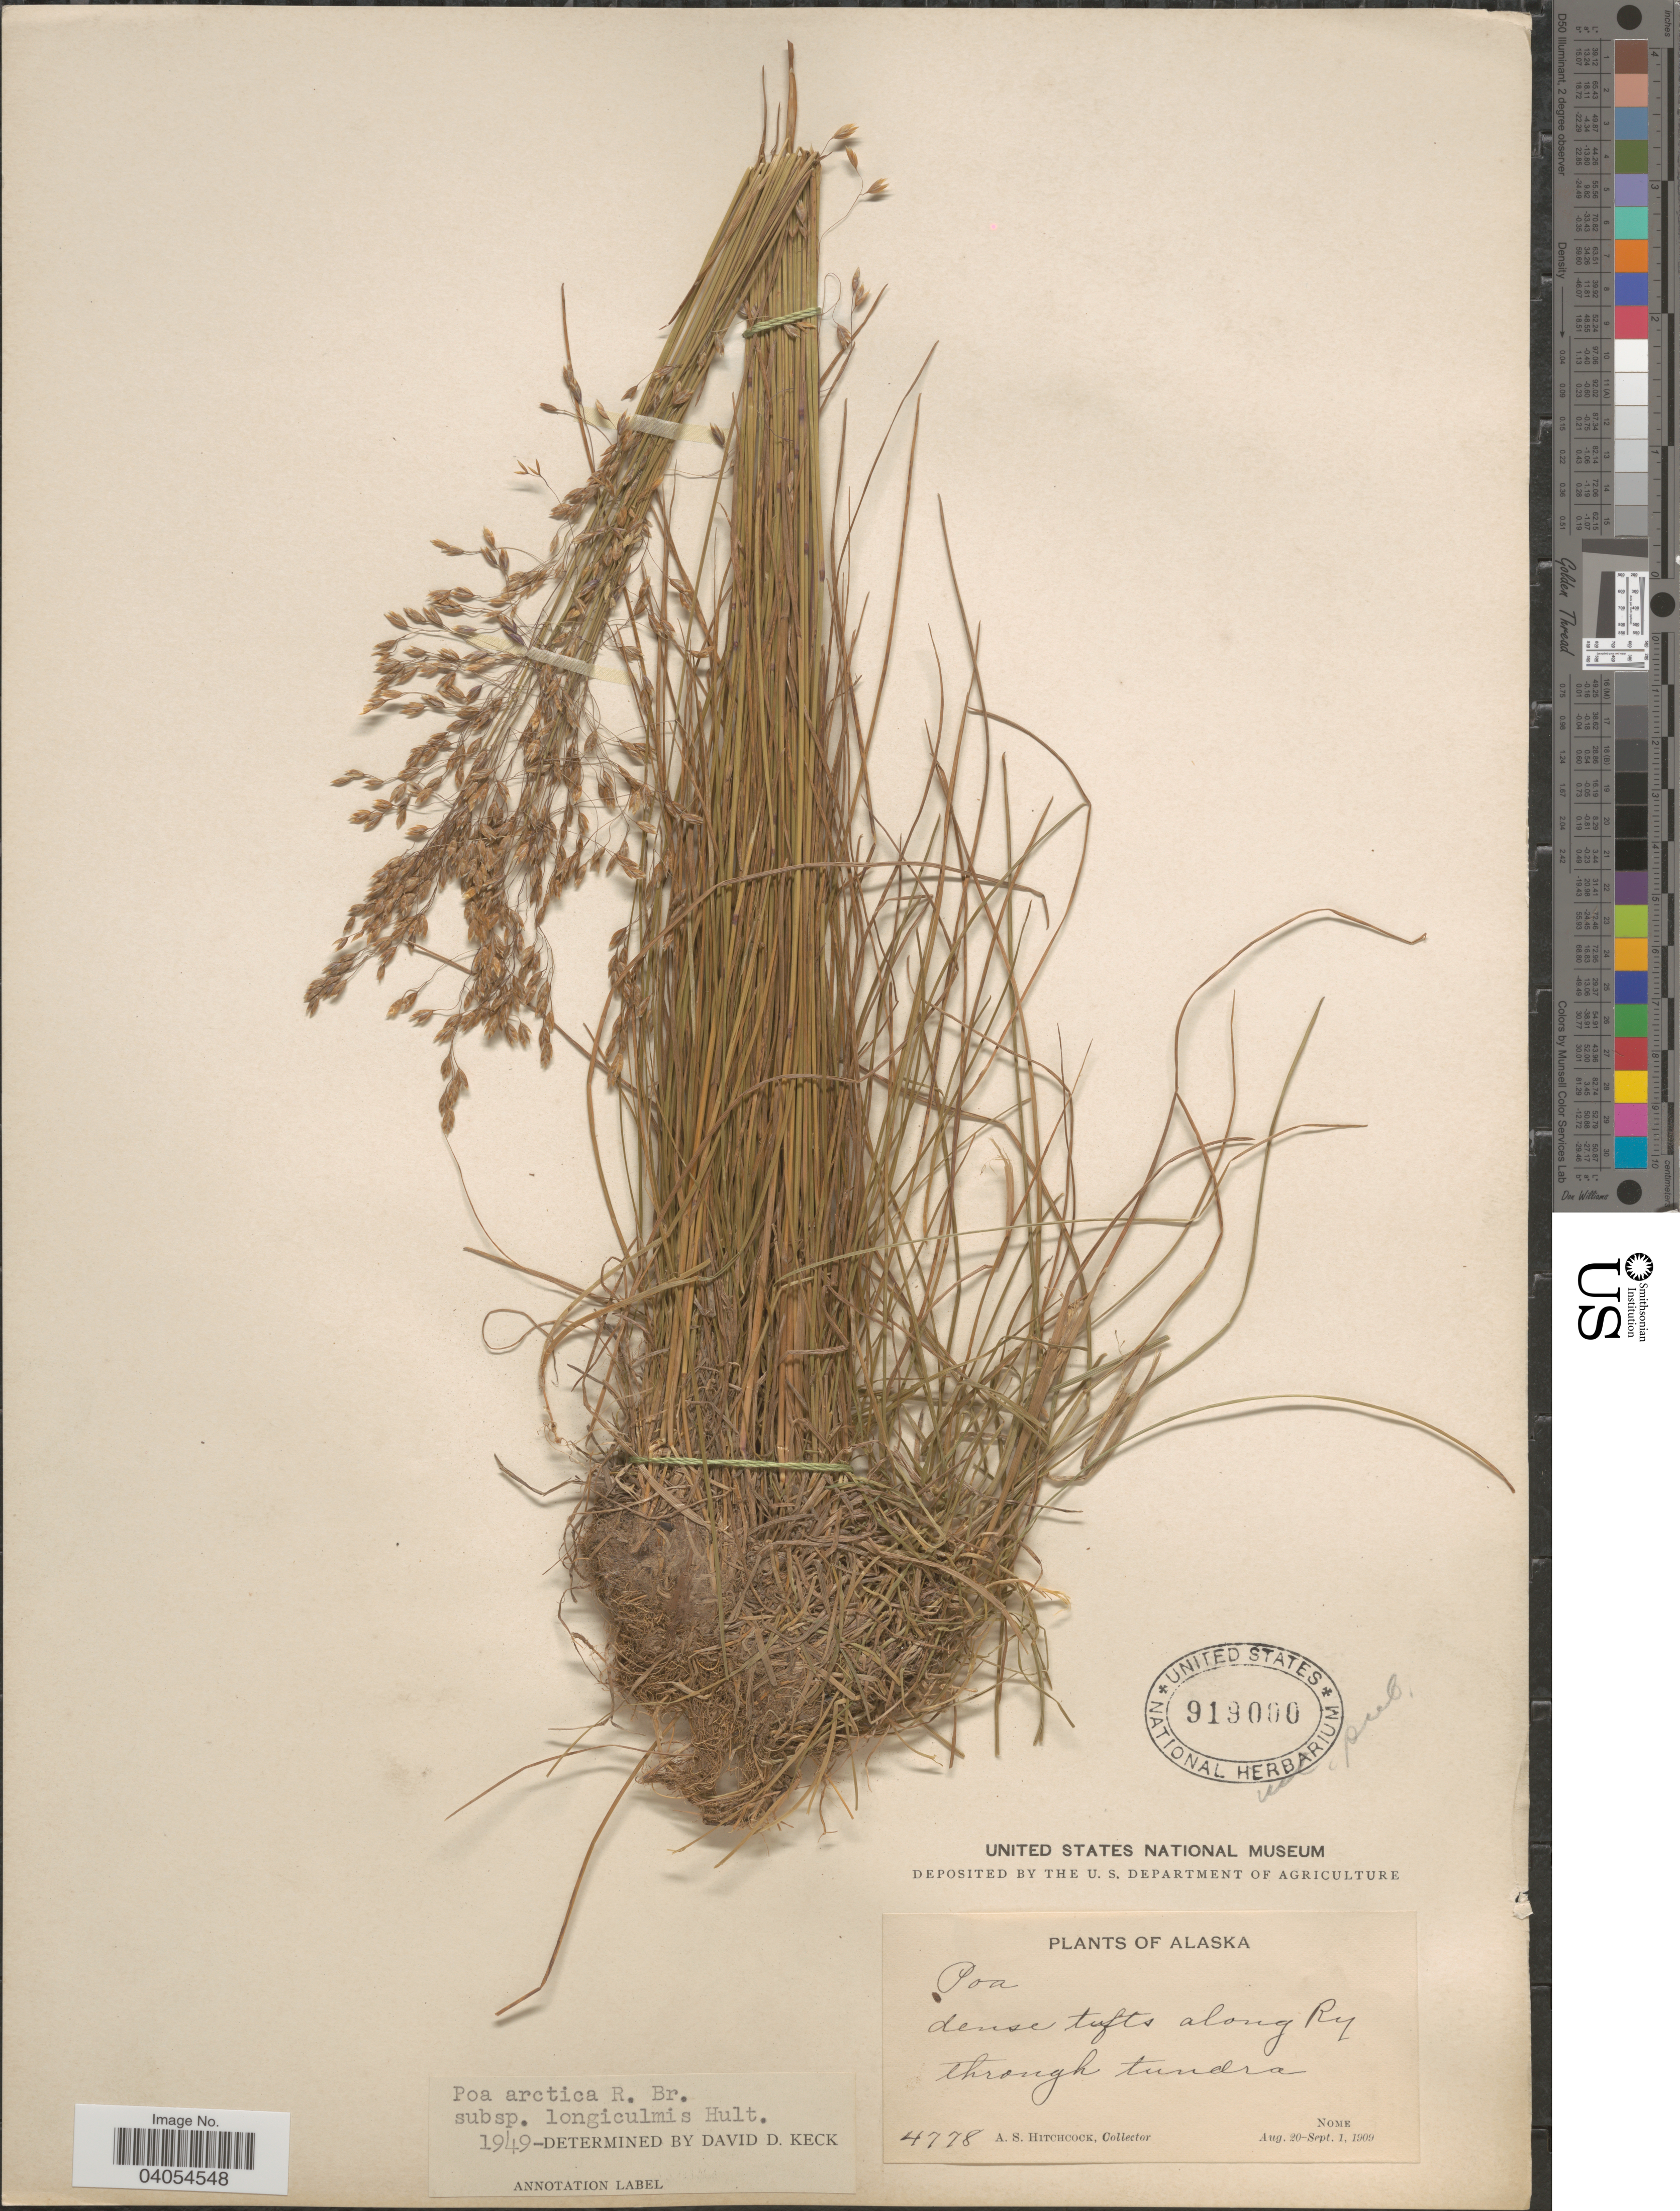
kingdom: Plantae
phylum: Tracheophyta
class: Liliopsida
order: Poales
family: Poaceae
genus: Poa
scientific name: Poa arctica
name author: R. Br.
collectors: A. S. Hitchcock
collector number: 4778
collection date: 1909-08-20/1909-09-01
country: United States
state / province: Alaska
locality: Along Ry through tundra, Nome.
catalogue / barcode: US 919000